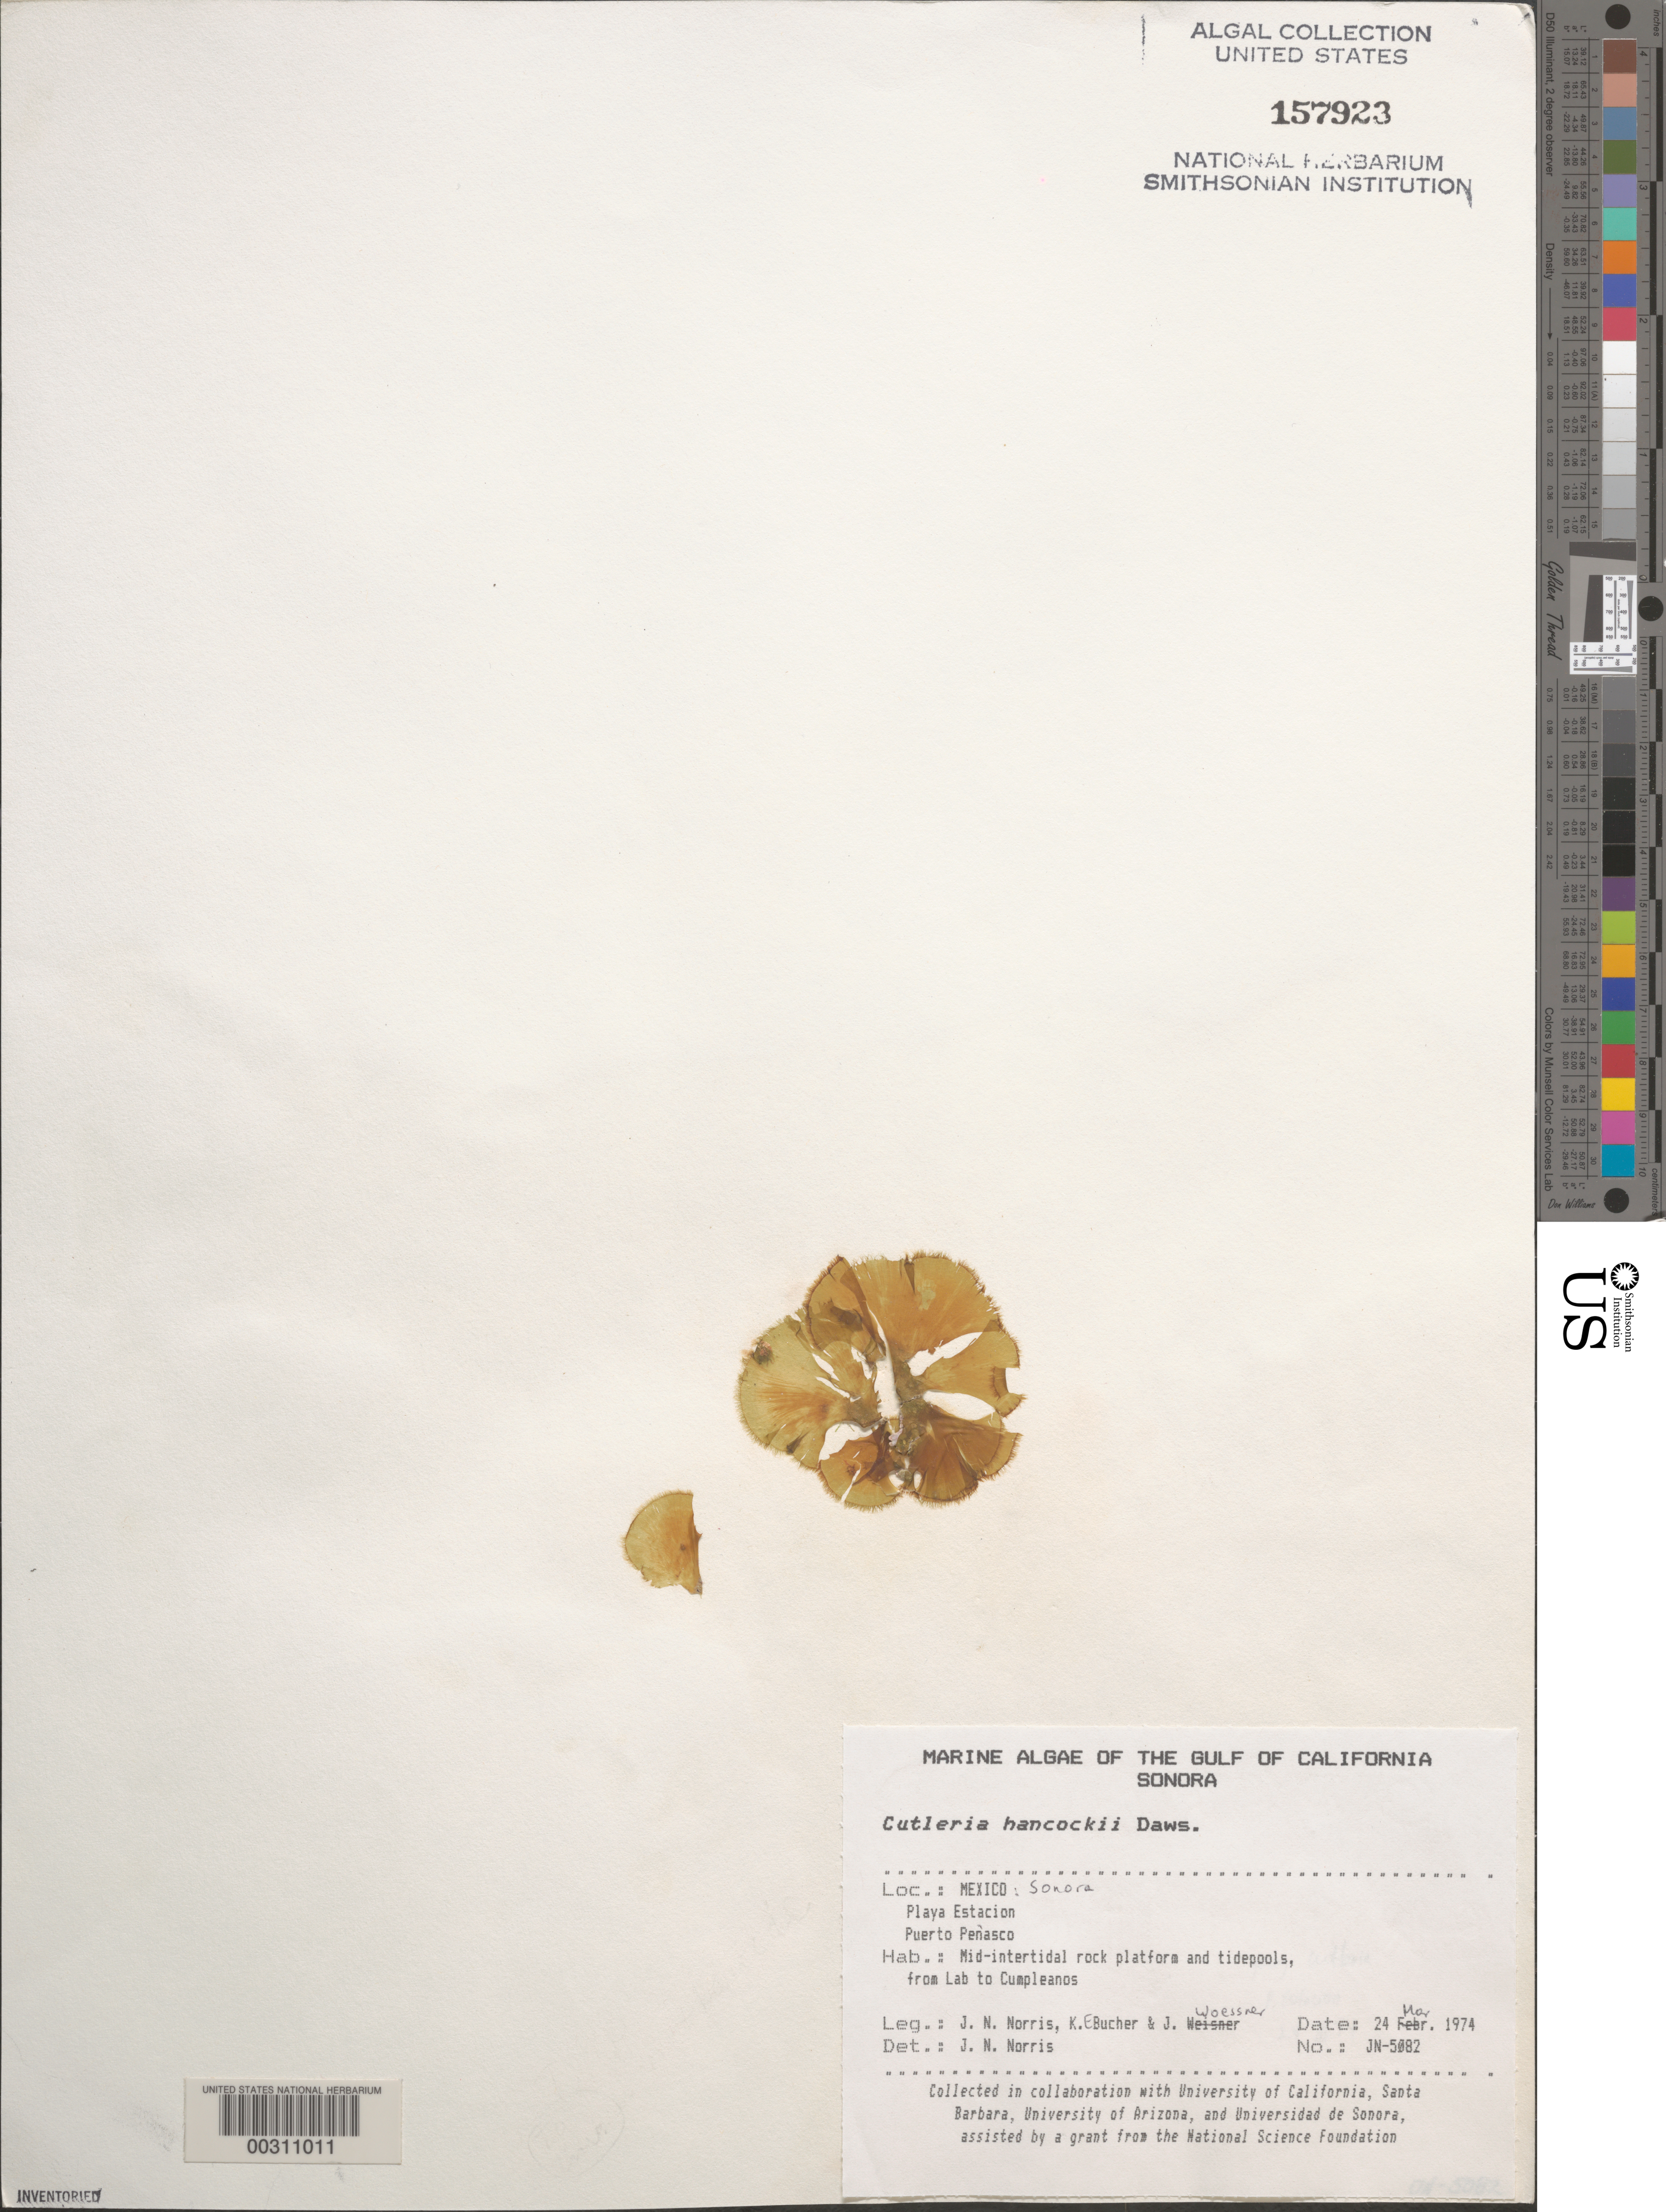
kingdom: Chromista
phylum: Ochrophyta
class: Phaeophyceae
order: Cutleriales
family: Cutleriaceae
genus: Cutleria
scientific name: Cutleria hancockii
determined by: Norris, James N.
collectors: J. N. Norris, K. E. Bucher & J. Woessner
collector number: JN-5082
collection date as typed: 24 Mar 1974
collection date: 1974-03-24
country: Mexico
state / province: Sonora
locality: Playa Estacion, Puerto Penasco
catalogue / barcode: US 157923